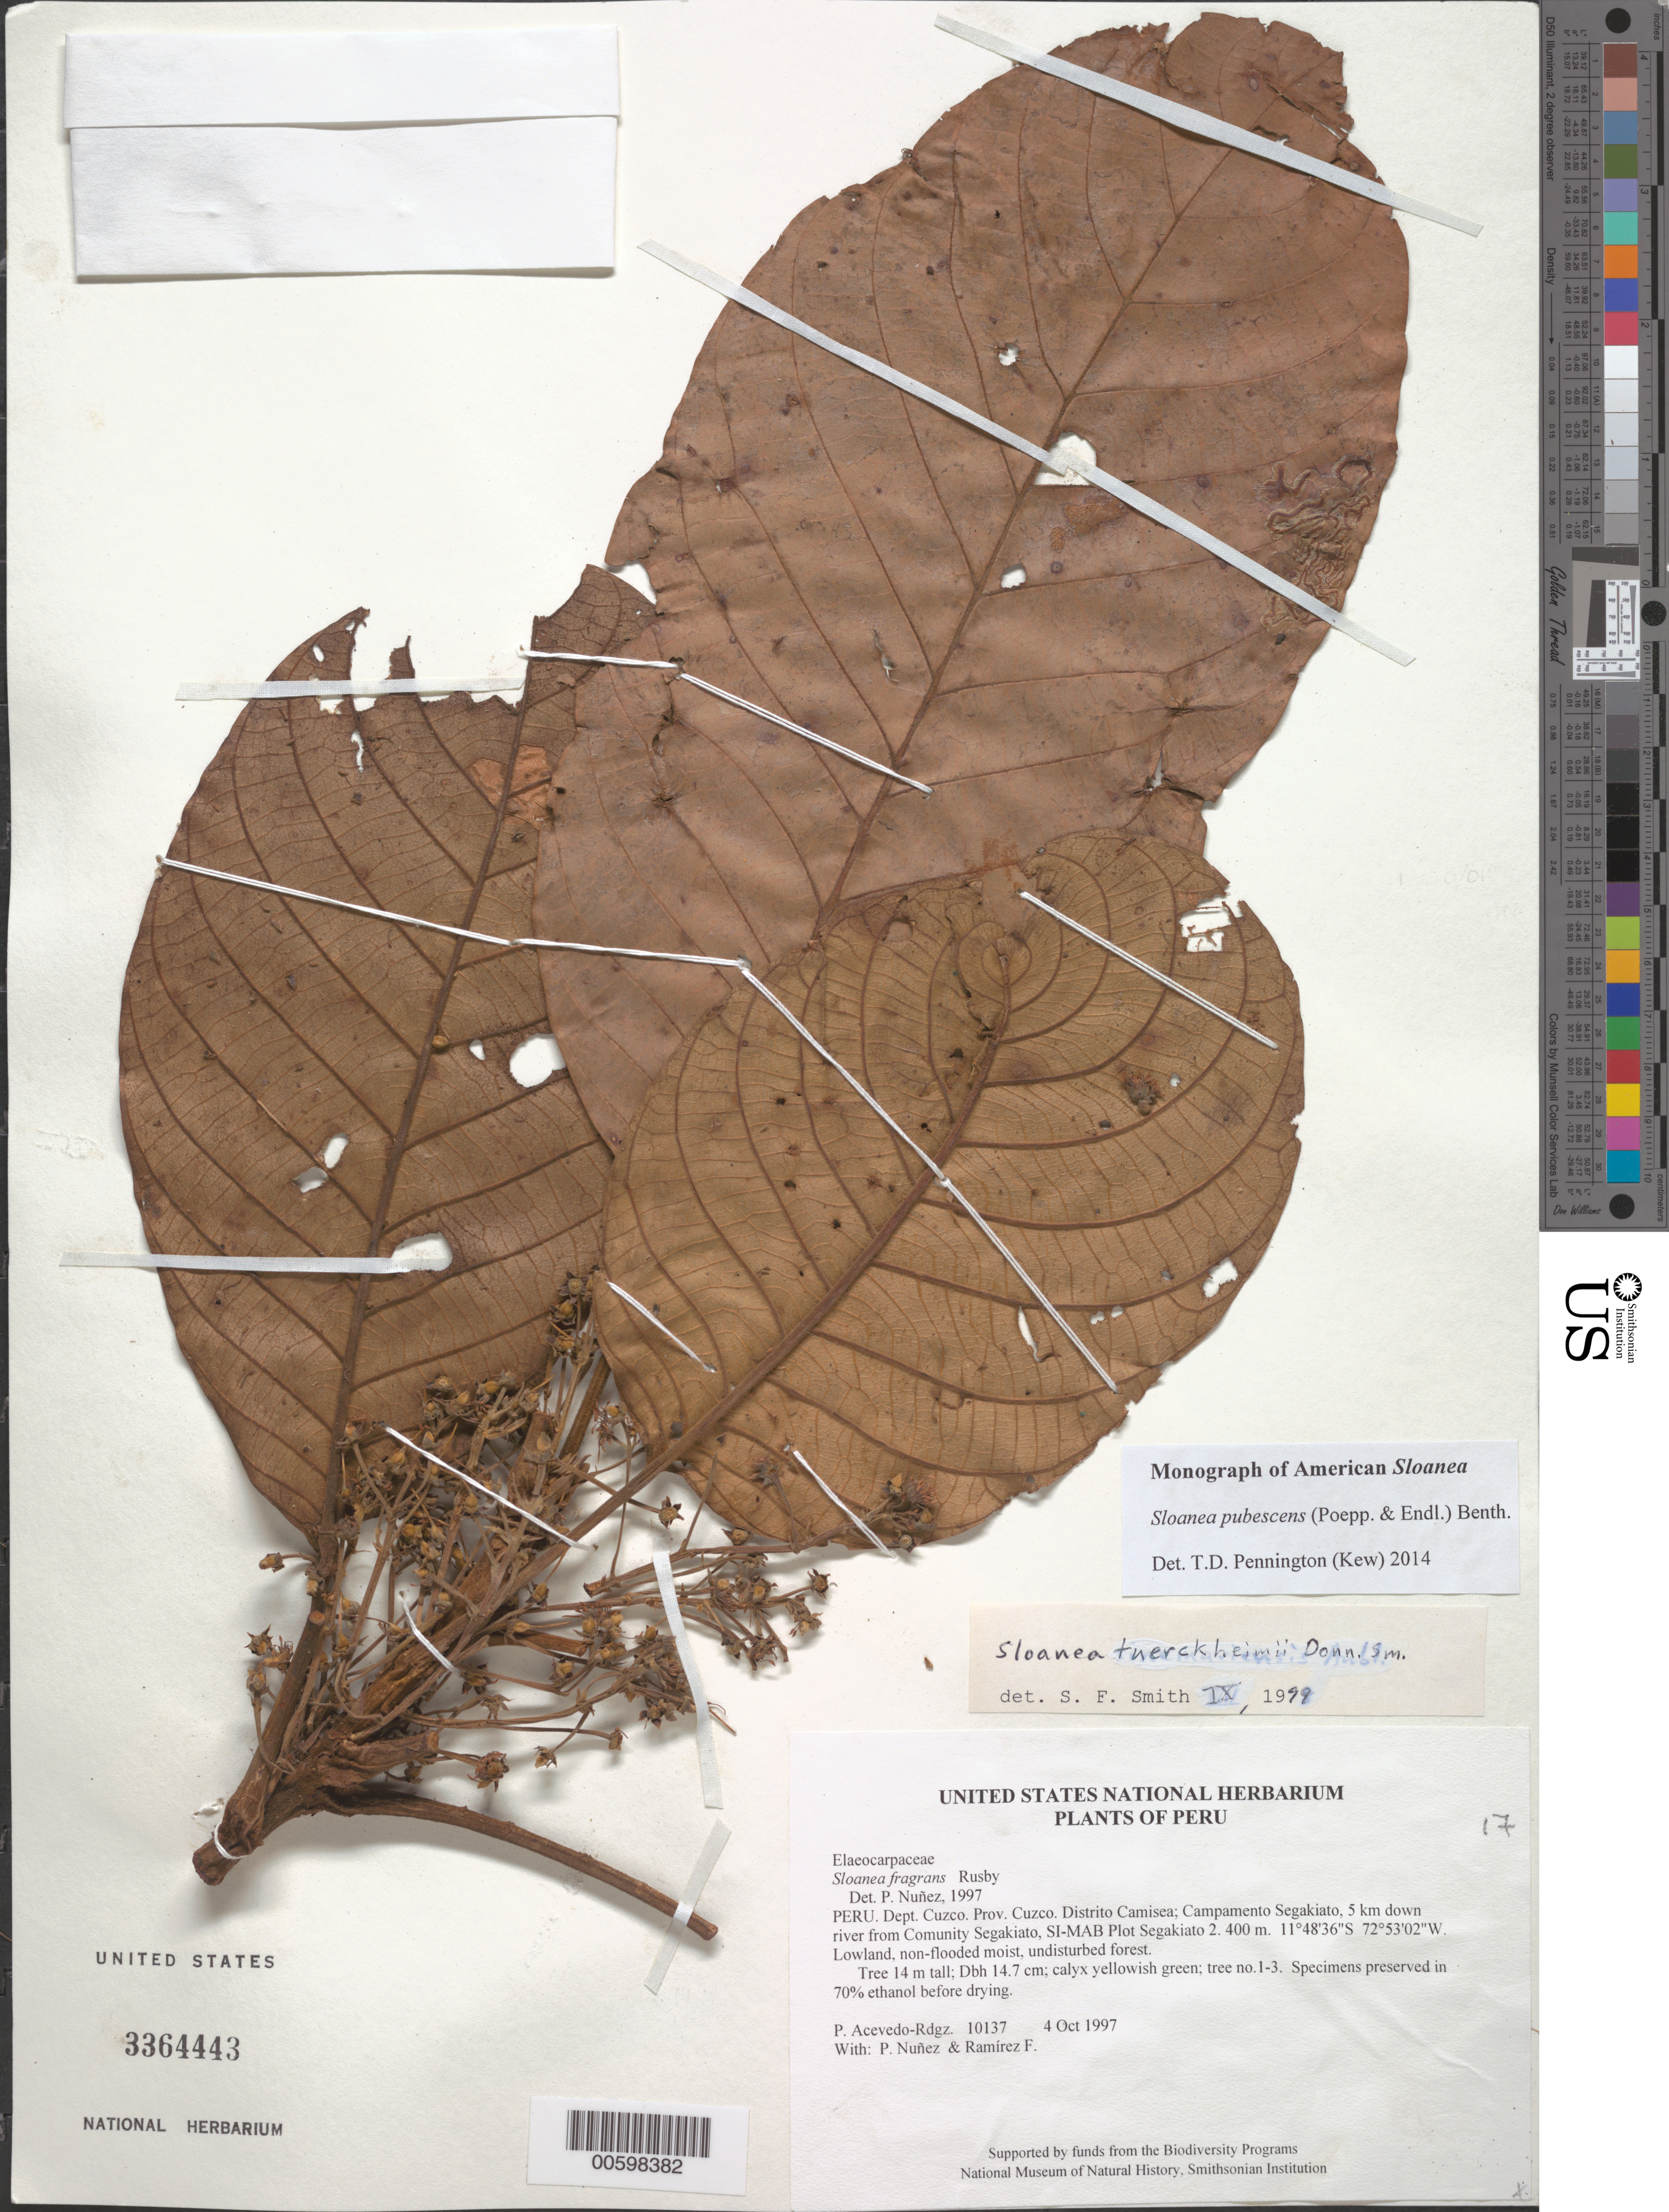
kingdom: Plantae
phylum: Tracheophyta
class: Magnoliopsida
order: Oxalidales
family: Elaeocarpaceae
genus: Sloanea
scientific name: Sloanea pubescens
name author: (Poepp. & Endl.) Benth.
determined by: Pennington, T. D., (K)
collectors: P. Acevedo-Rodr., P. Nuñez V. & F. Ramirez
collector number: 10137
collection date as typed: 04 Oct 1997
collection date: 1997-10-04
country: Peru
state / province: Cusco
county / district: Cusco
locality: Distrito Camisea; Campamento Segakiato, 5 km down river from Comunity Segakiato, SI-MAB Plot Segakiato 2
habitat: Lowland, non-flooded moist, undisturbed forest.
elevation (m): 400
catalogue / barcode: US 3364443